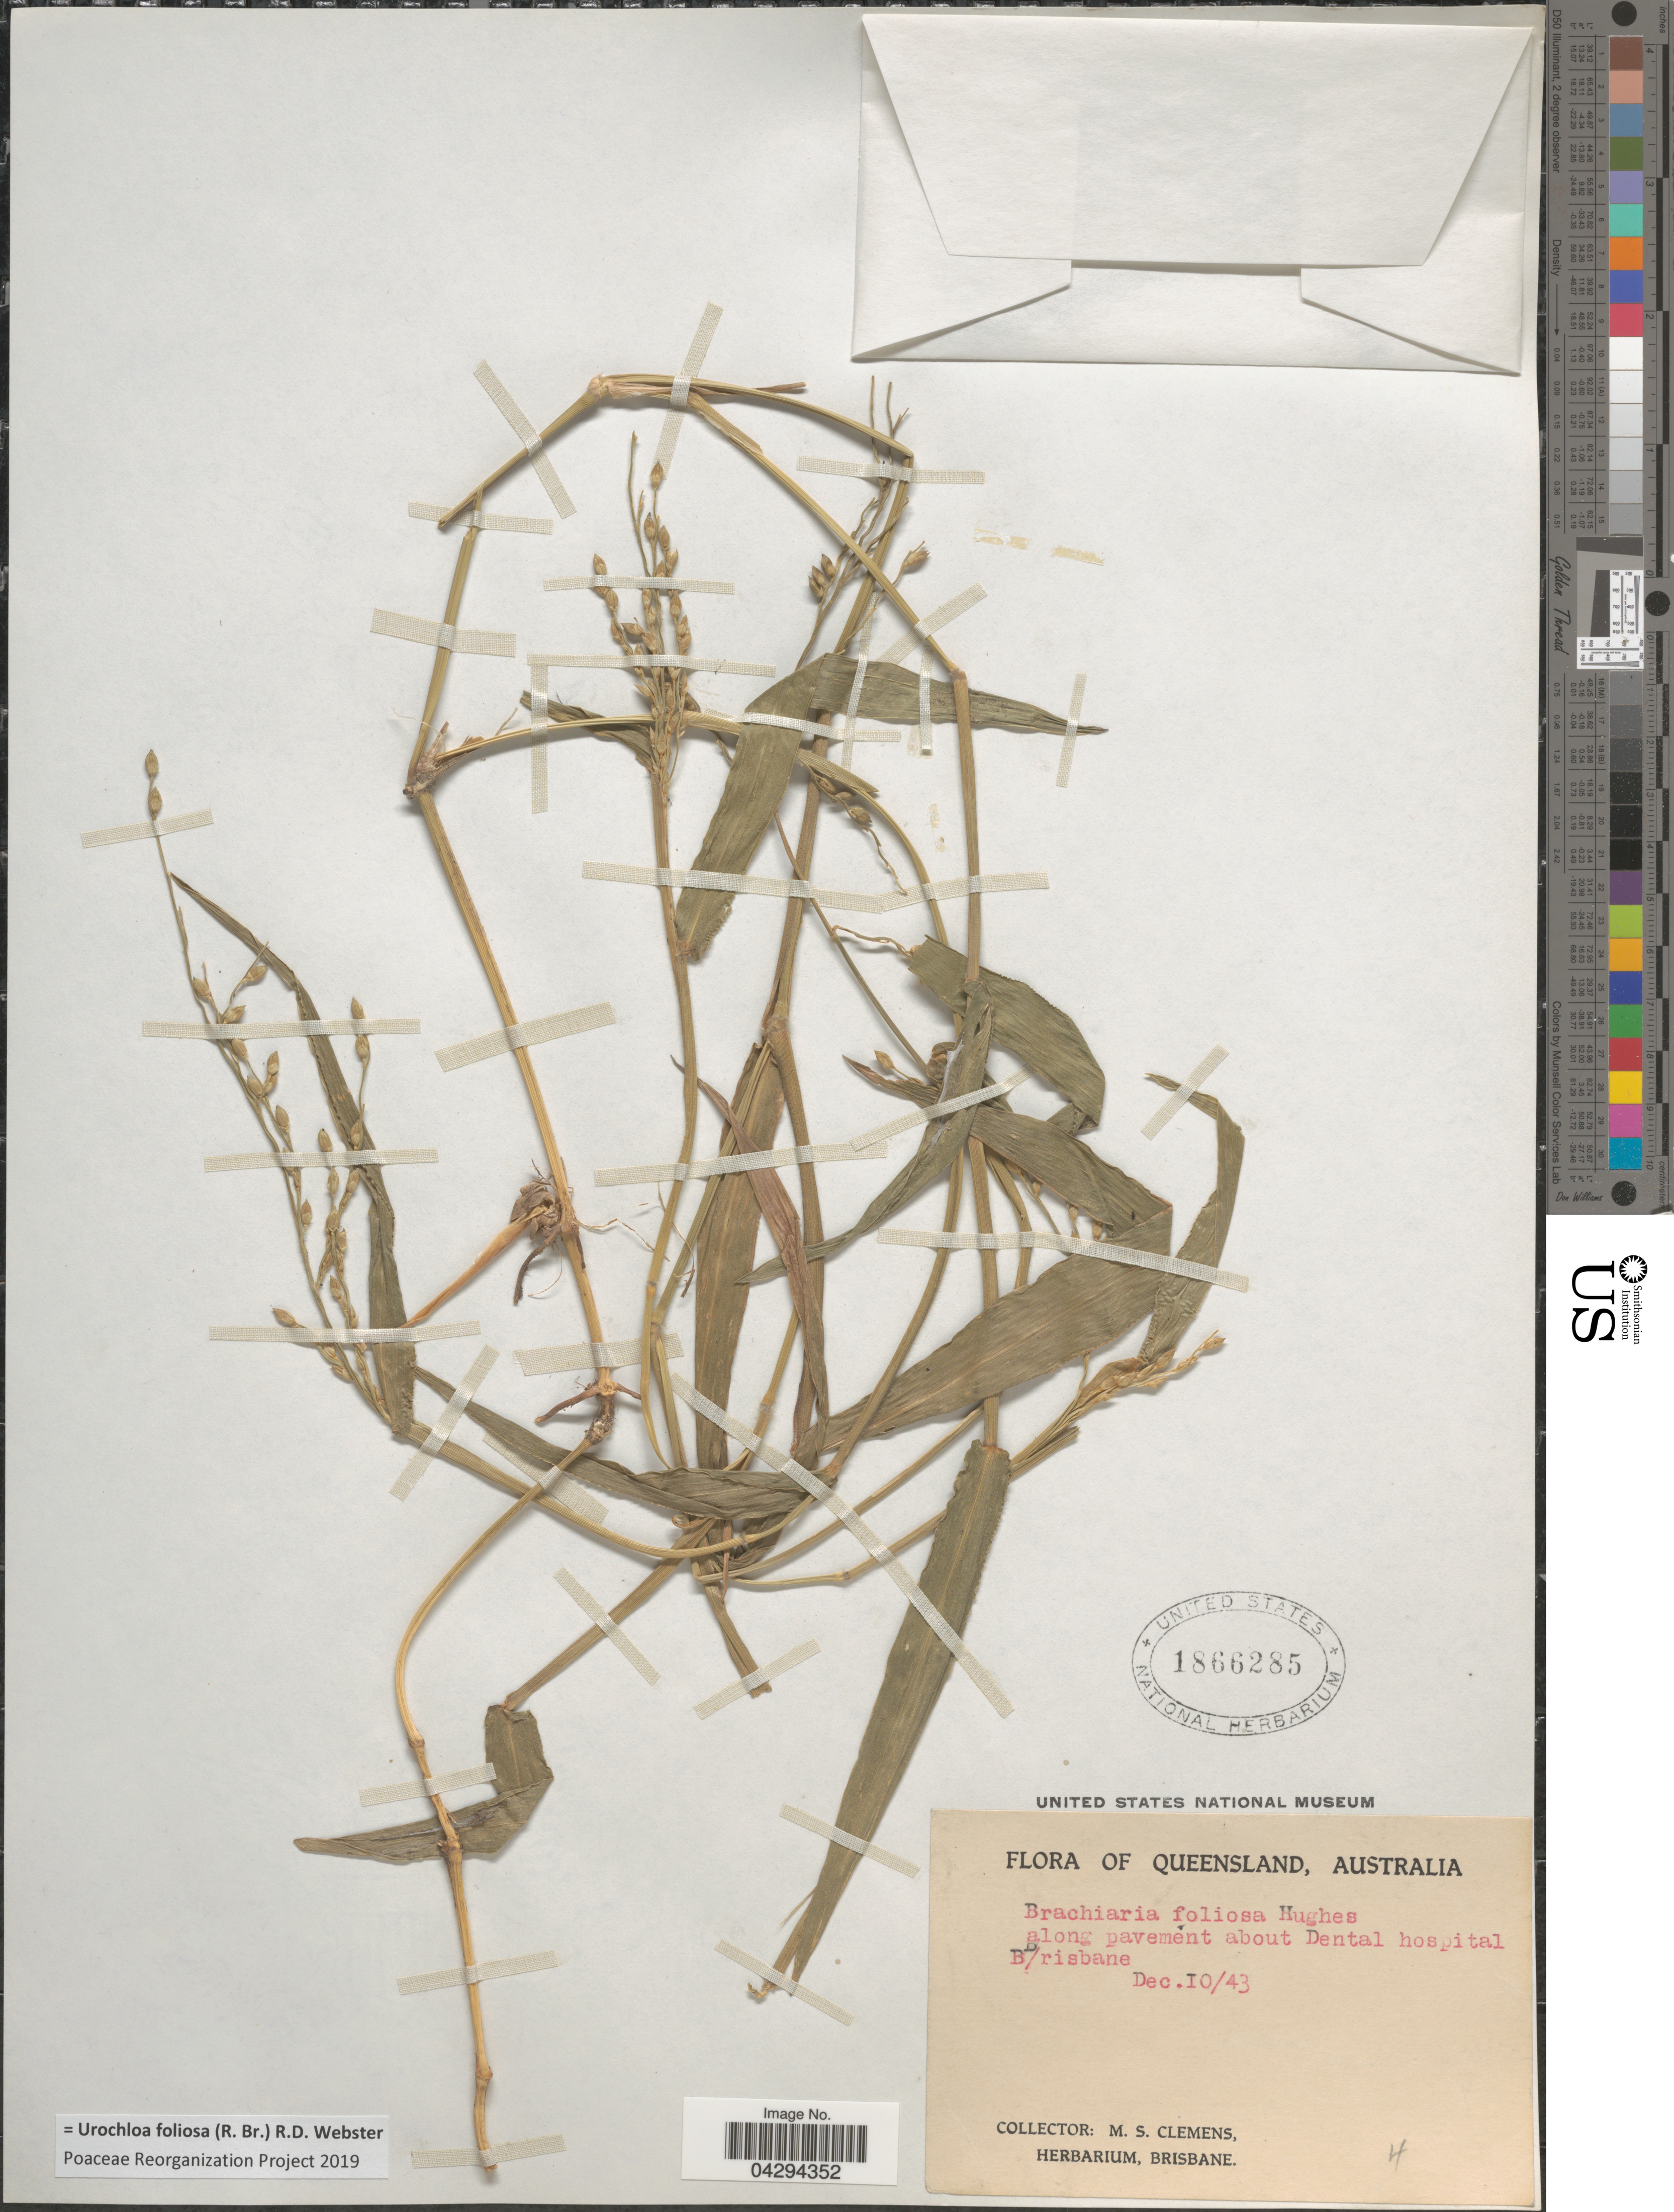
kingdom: Plantae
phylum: Tracheophyta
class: Liliopsida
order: Poales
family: Poaceae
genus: Urochloa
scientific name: Urochloa foliosa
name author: (R. Br.) R.D. Webster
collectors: M. S. Clemens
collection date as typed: Transcribed d/m/y: 10/12/43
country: Australia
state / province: Queensland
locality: Along pavement about Dental hospital B/risbane.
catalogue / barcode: US 1866285